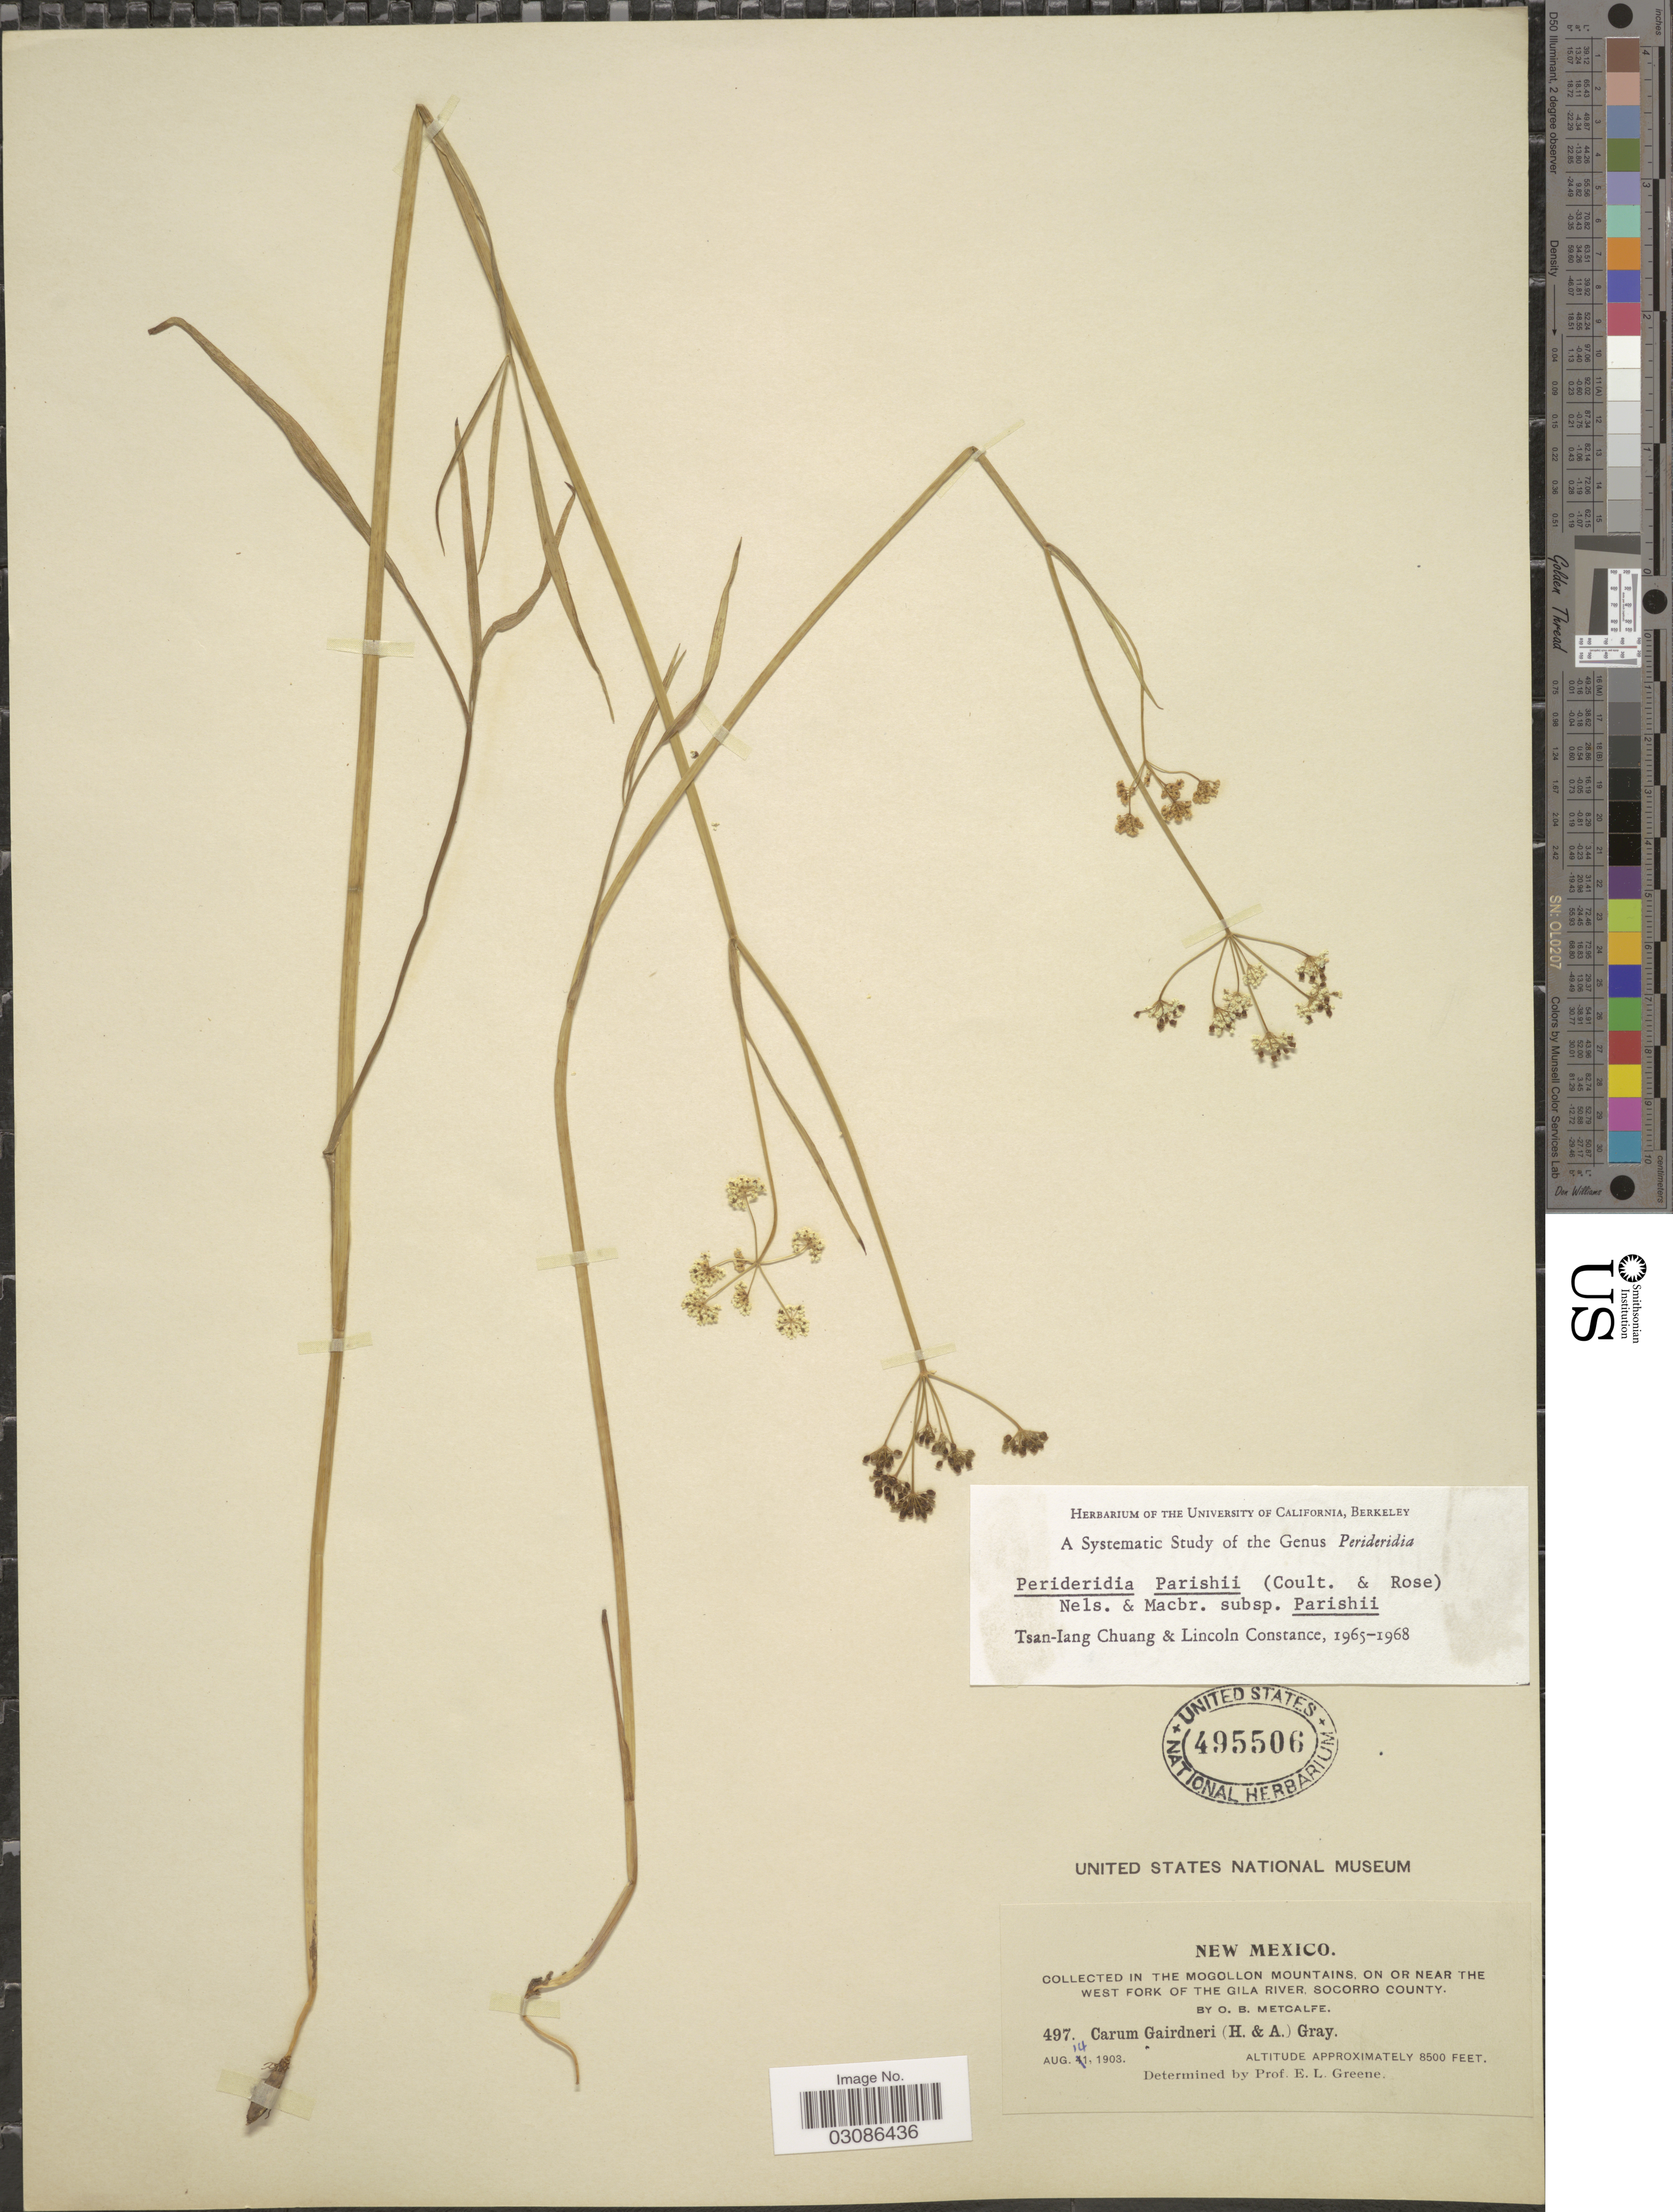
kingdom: Plantae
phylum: Tracheophyta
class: Magnoliopsida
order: Apiales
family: Apiaceae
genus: Perideridia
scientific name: Perideridia parishii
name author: (J.M. Coult. & Rose) A. Nelson & J.F. Macbr.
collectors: O. B. Metcalfe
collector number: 497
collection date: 1903-08-14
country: United States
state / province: New Mexico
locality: In The Mogollon Mountains, On or near The West Fork of Gila River, Socorro County.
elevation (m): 2591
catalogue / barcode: US 495506